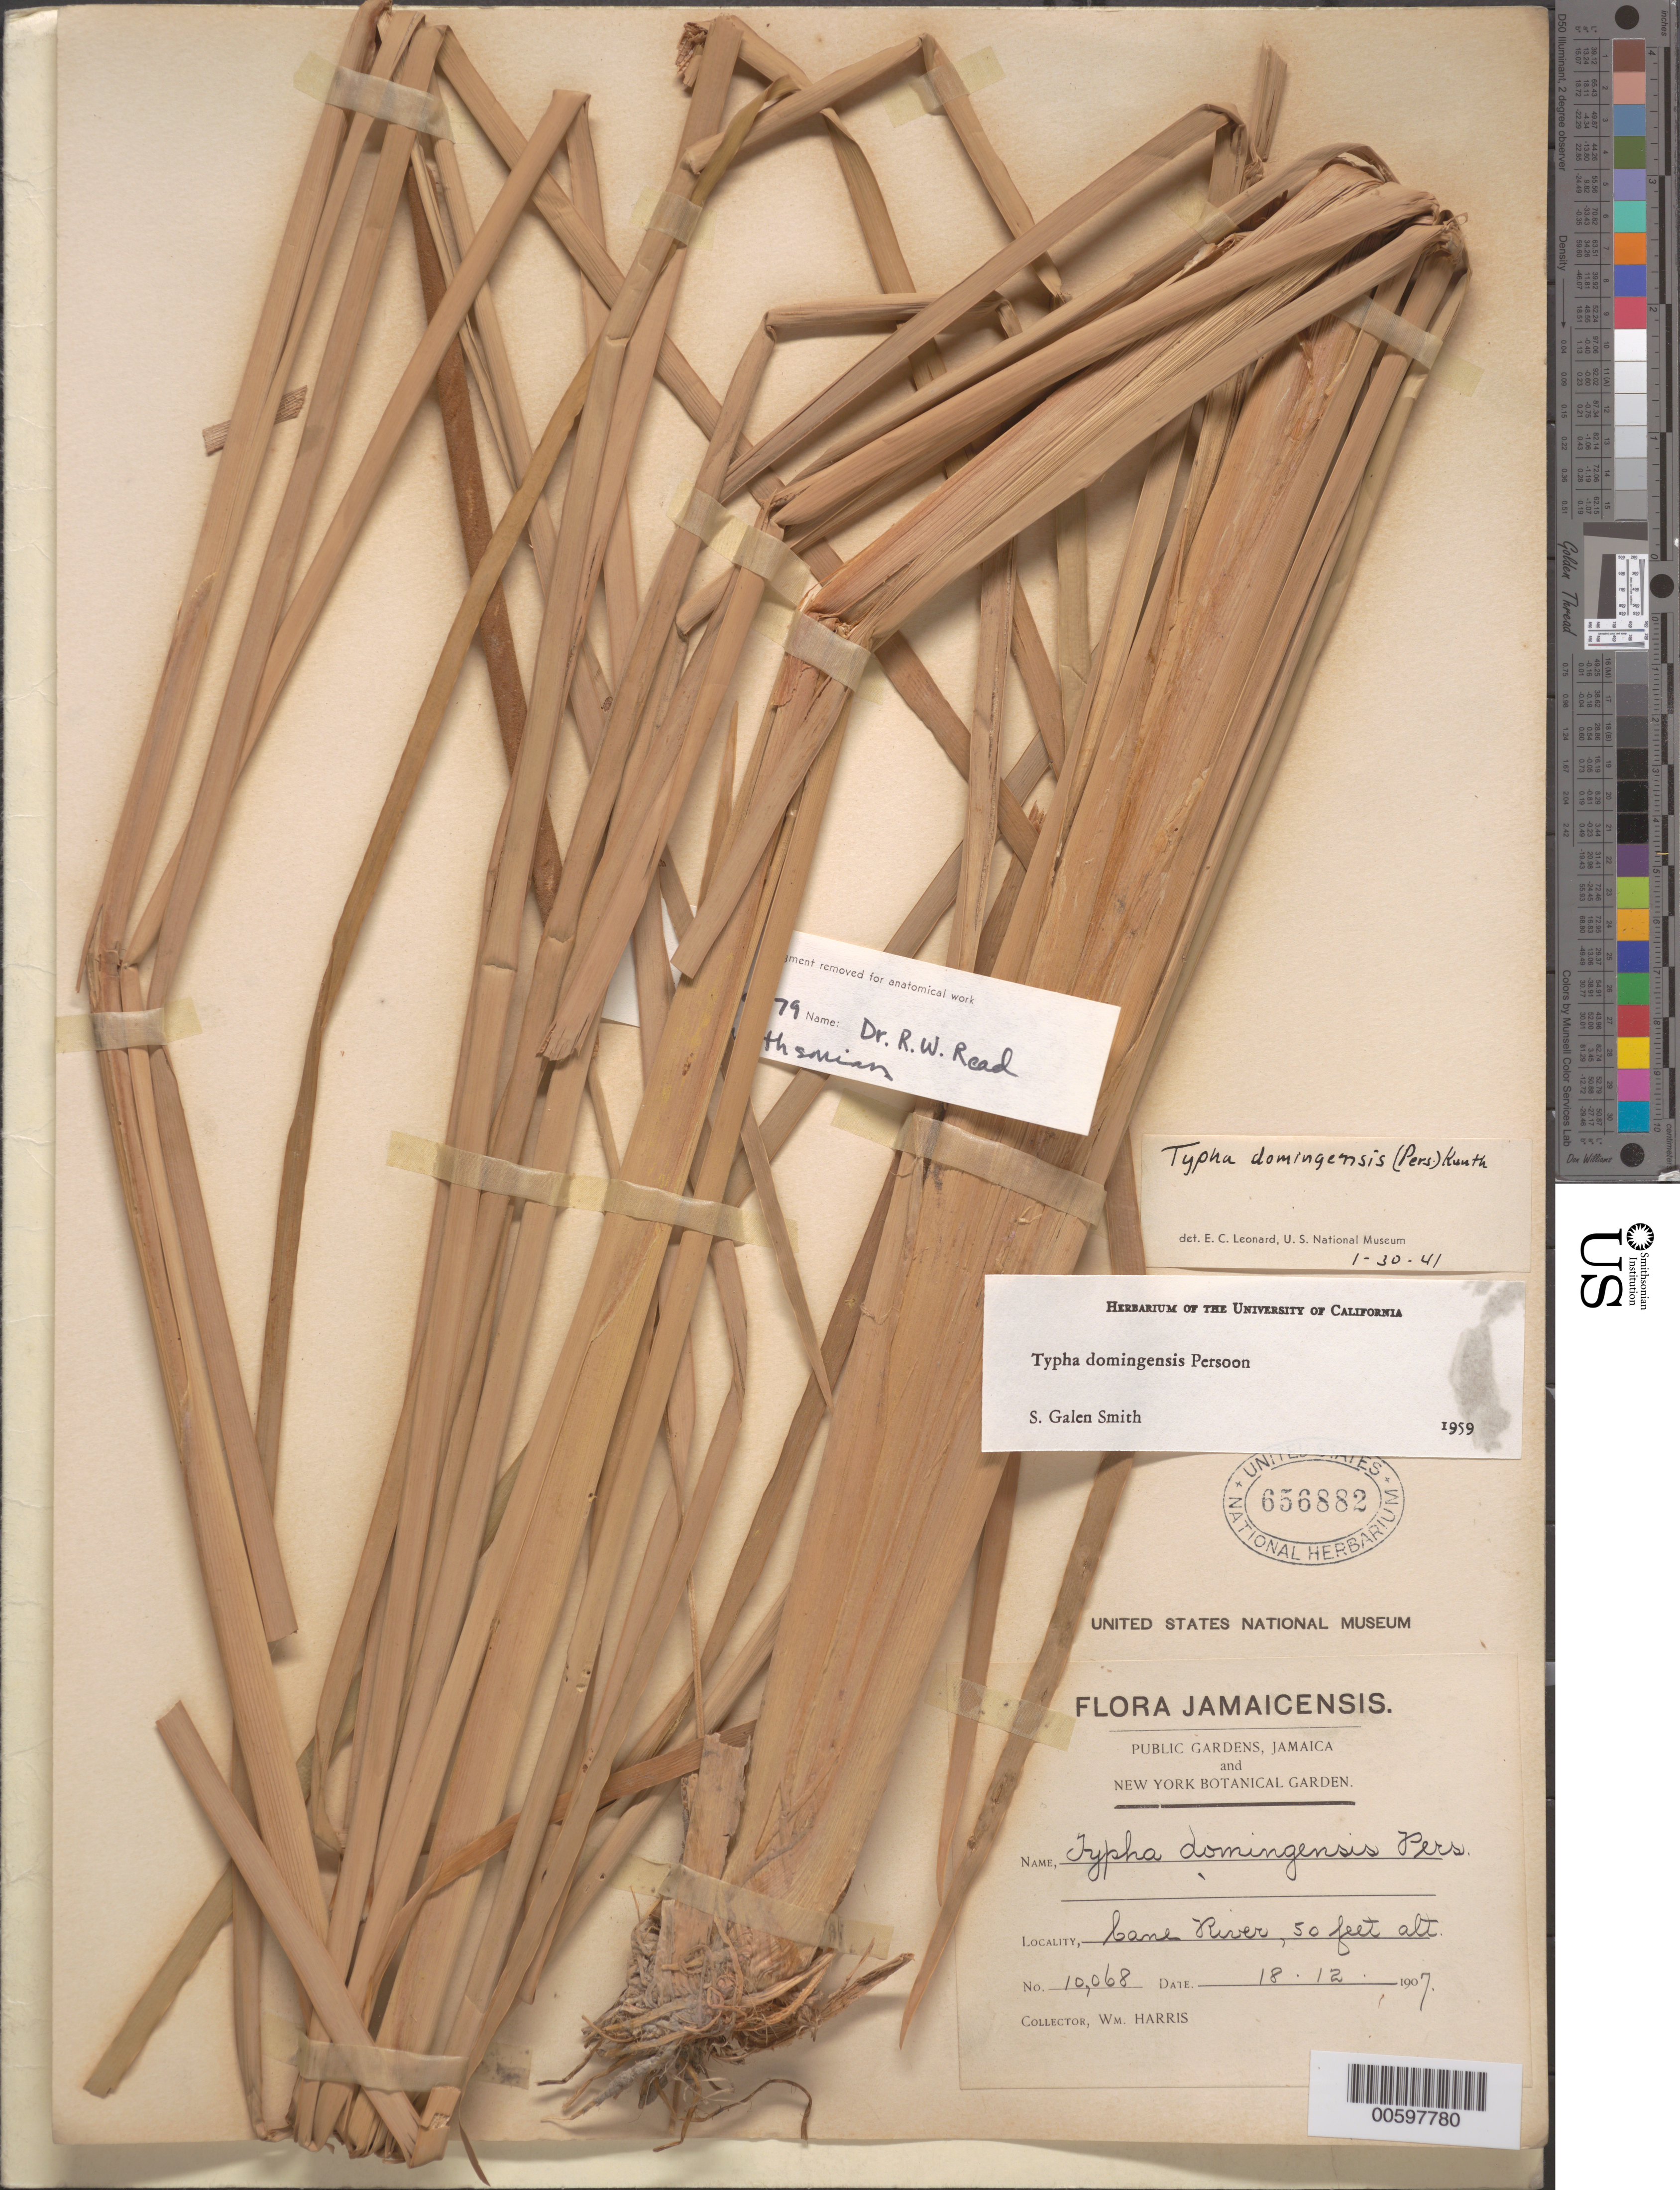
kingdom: Plantae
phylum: Tracheophyta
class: Liliopsida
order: Poales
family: Typhaceae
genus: Typha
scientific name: Typha domingensis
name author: Pers.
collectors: W. H. Harris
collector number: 10068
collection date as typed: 18 Dec 1907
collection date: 1907-12-18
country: Jamaica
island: Greater Antilles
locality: Cane River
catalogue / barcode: US 656882